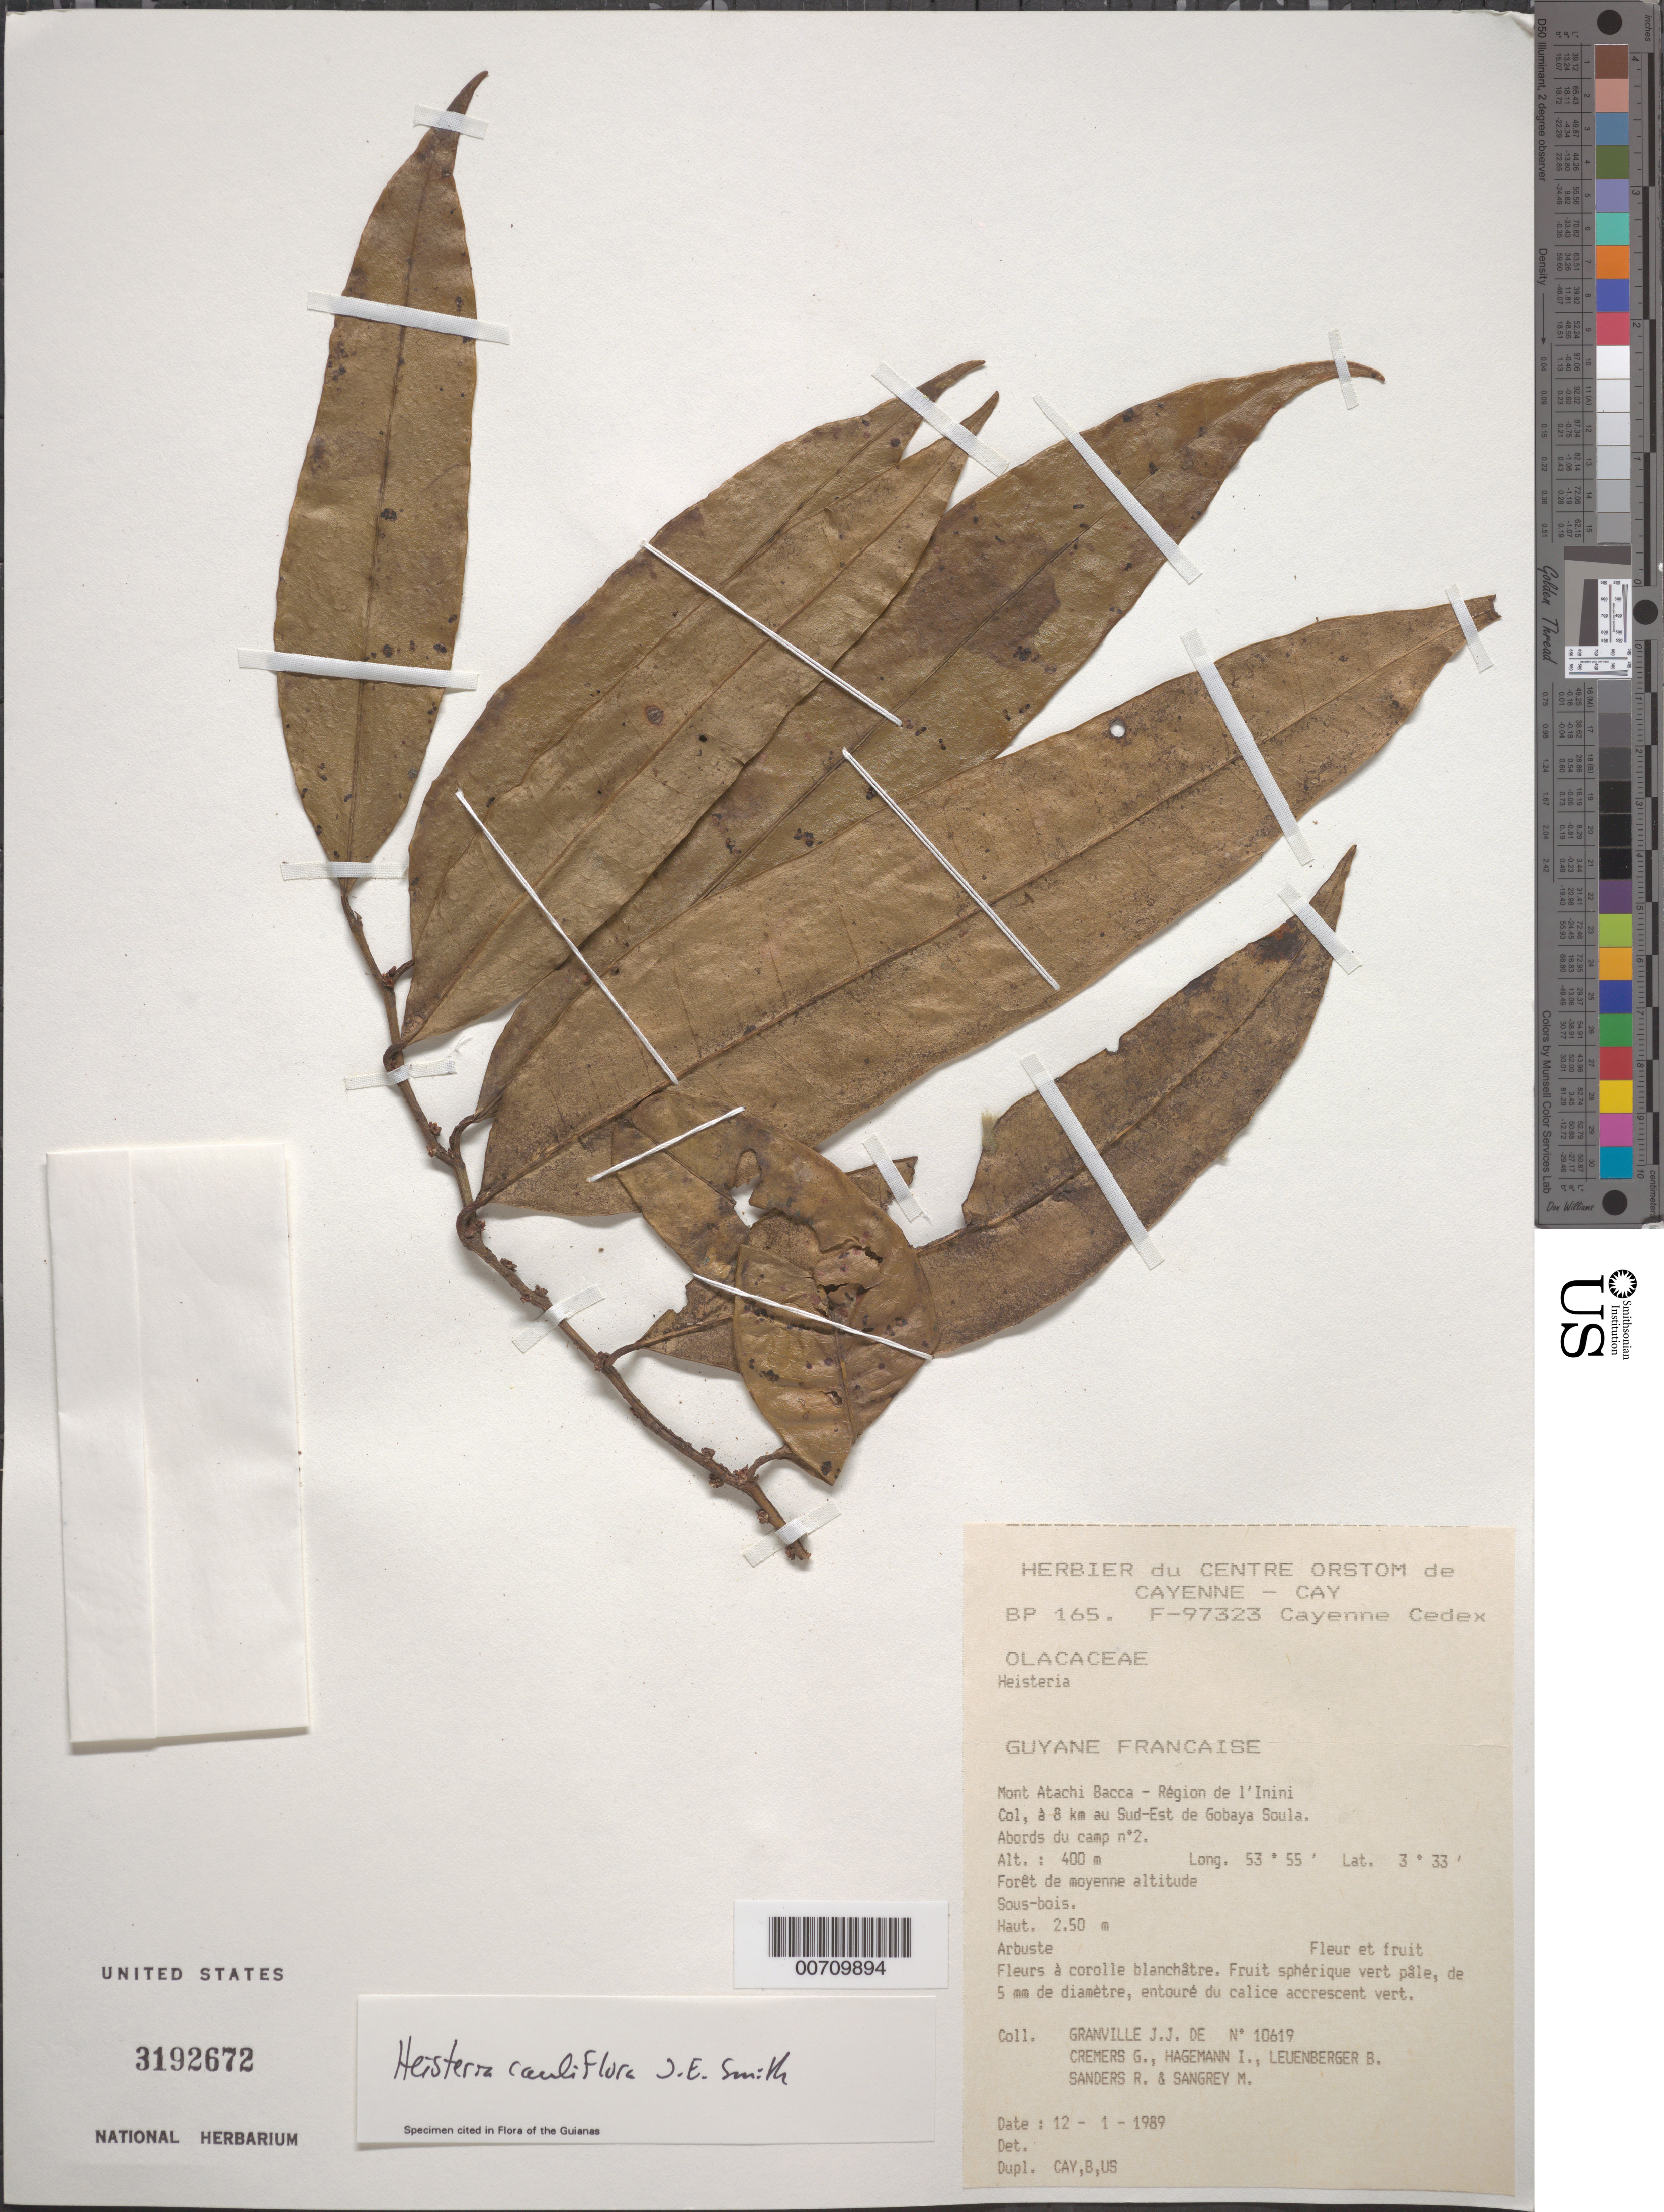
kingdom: Plantae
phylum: Tracheophyta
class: Magnoliopsida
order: Santalales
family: Erythropalaceae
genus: Heisteria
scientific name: Heisteria cauliflora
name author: Sm.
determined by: Hiepko, P. H.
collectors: J.-J. de Granville, G. Cremers, J. Hagemann, B. E. Leuenberger & M. S. Sangrey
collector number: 10619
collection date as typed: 12-Jan-89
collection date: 1989-01-12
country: French Guiana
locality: Mont Atachi Bacca, région de l'Inini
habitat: Forest, at middle altitude; understory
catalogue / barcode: US 3192672